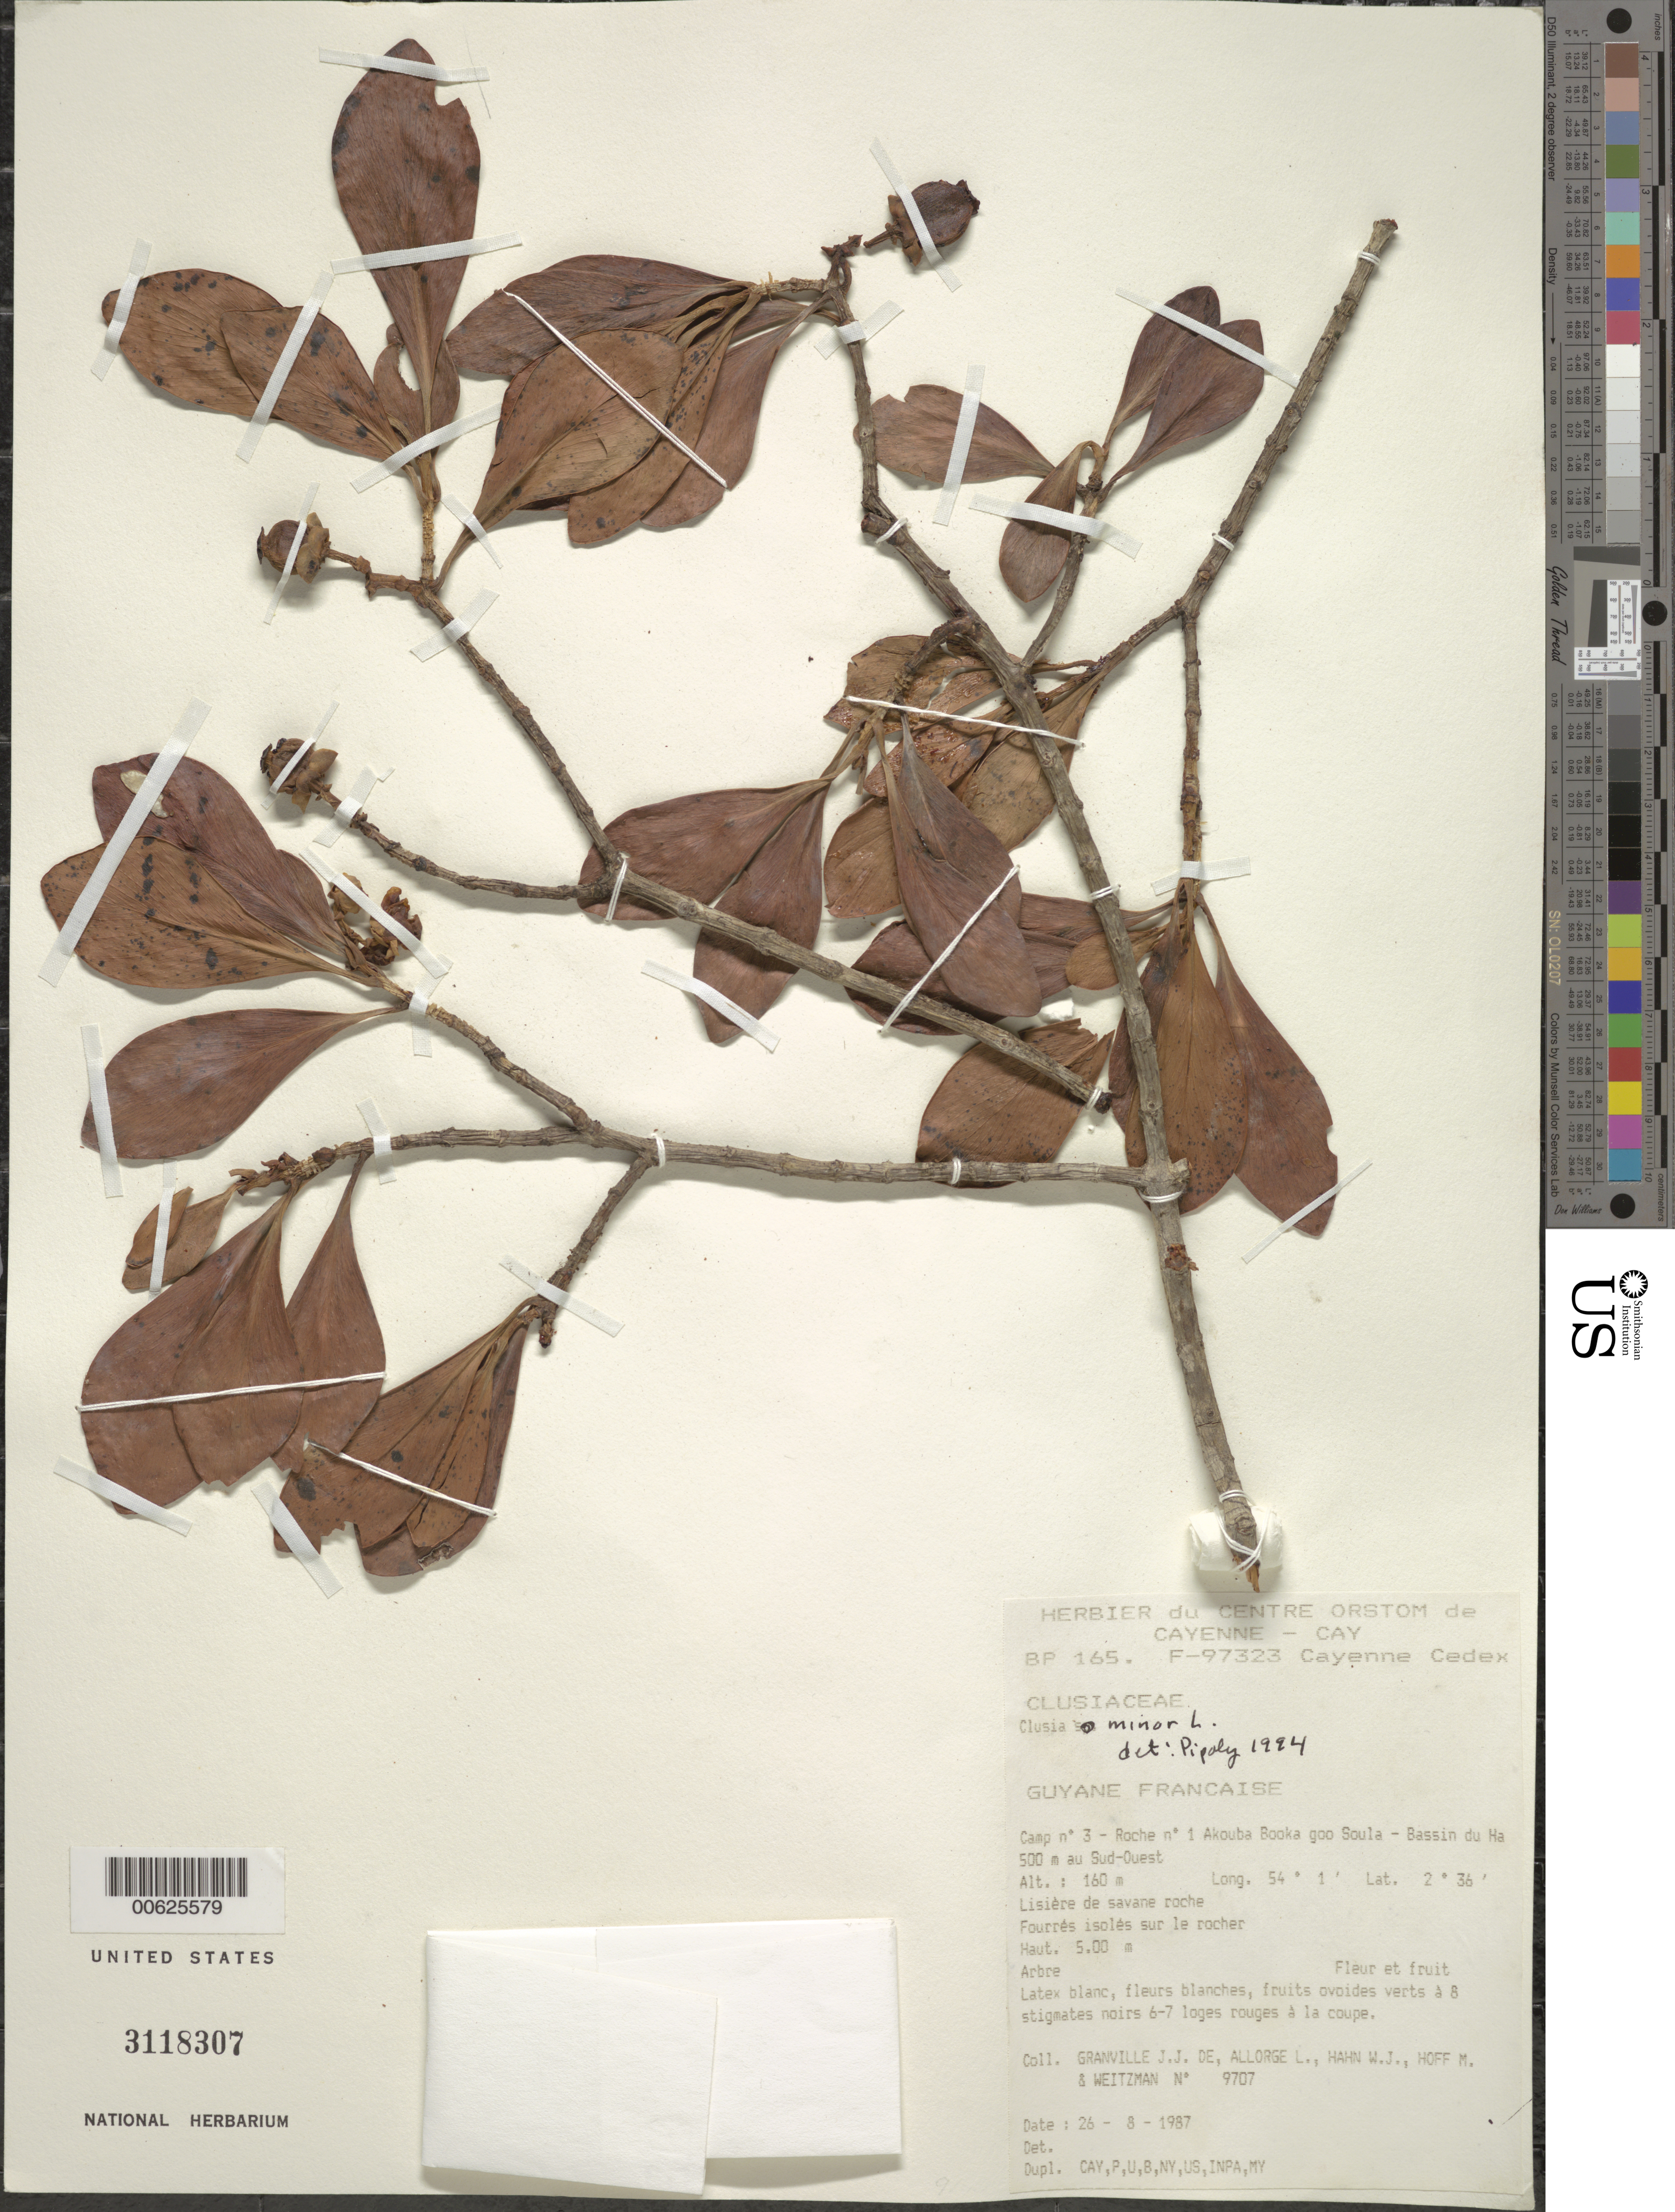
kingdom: Plantae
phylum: Tracheophyta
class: Magnoliopsida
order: Malpighiales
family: Clusiaceae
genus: Clusia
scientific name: Clusia minor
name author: L.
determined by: Pipoly, J. J., III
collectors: J.-J. de Granville, L. Allorge, W. J. Hahn, M. Hoff & A. L. Weitzman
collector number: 9707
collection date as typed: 26-Aug-87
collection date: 1987-08-26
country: French Guiana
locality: Akouba Booka goo Soula, Camp #3, Roche no. 1, Bassin du Haut-Marouini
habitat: Lisière de savane roche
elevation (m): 160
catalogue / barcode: US 3118307